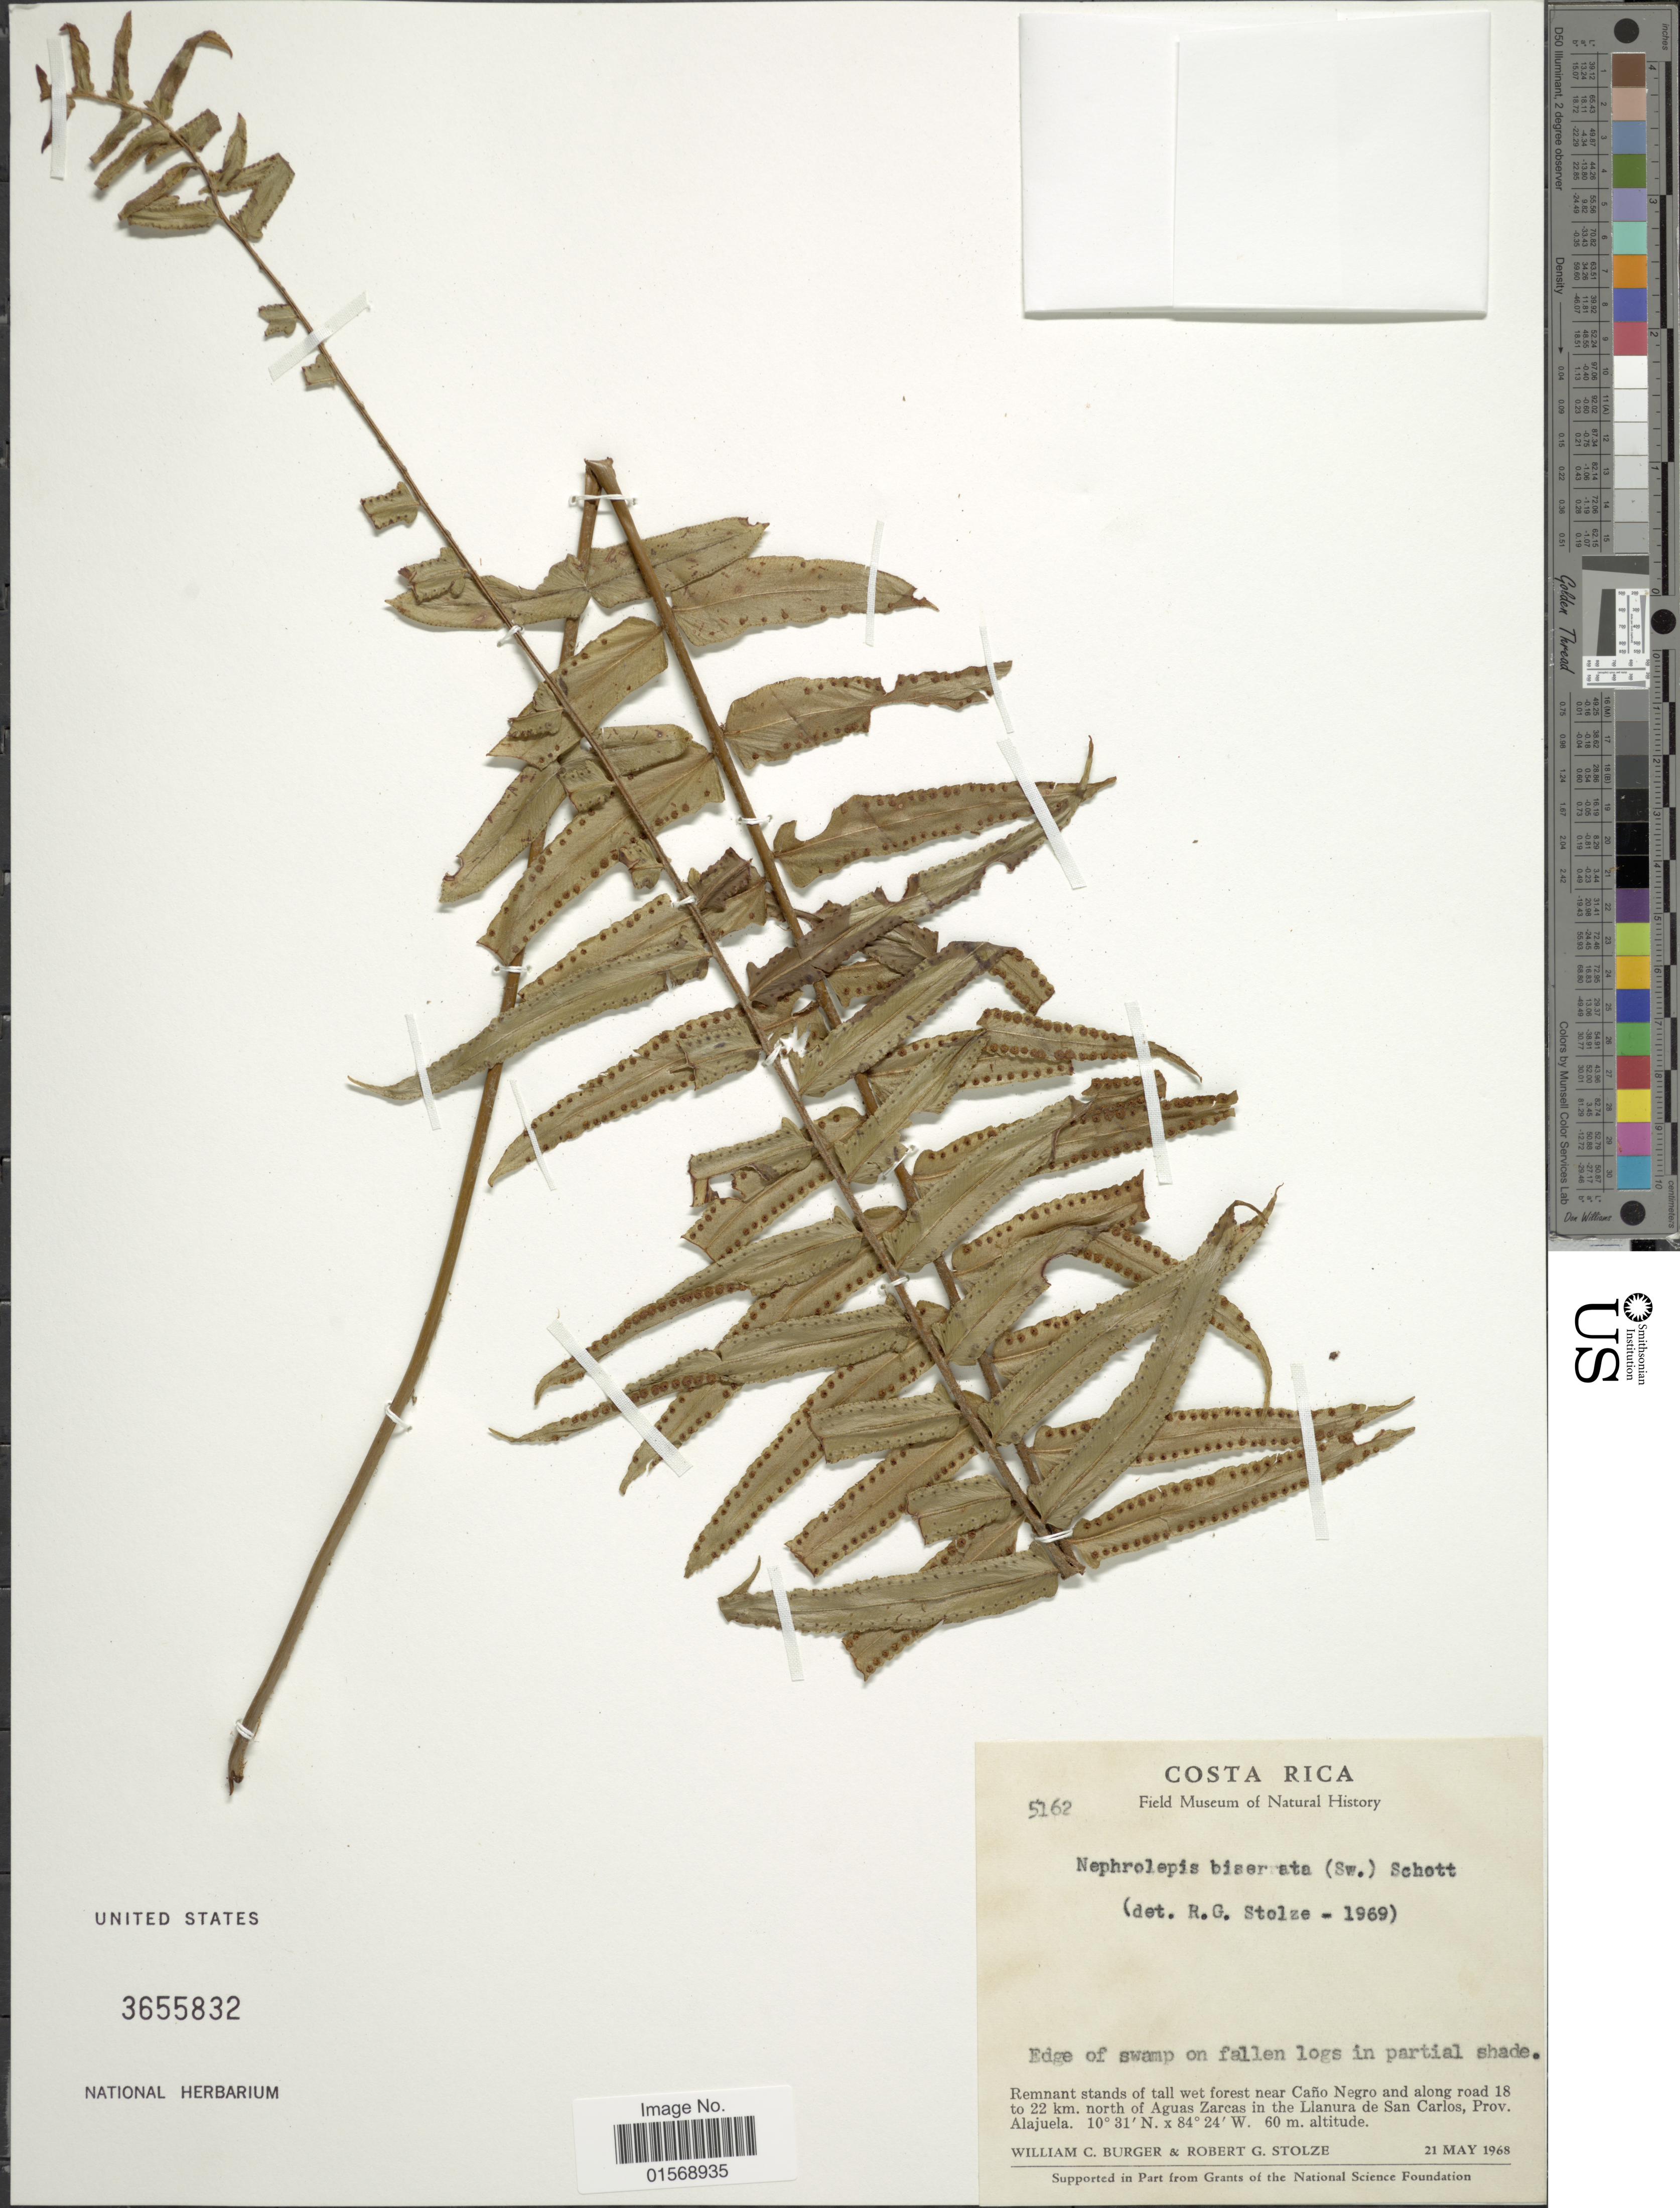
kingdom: Plantae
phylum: Tracheophyta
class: Polypodiopsida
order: Polypodiales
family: Nephrolepidaceae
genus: Nephrolepis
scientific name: Nephrolepis biserrata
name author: (Sw.) Schott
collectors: W. Burger & R. G. Stolze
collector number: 5162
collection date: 1968-05-21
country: Costa Rica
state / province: Alajuela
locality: Costa Rica, Remnant stands of tall wet forest near Cano Negro and along road 18 to 22 km. north of aguas Zarcas in the Llanura de San Carlos, Prov. Alajuela.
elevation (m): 60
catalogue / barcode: US 3655832